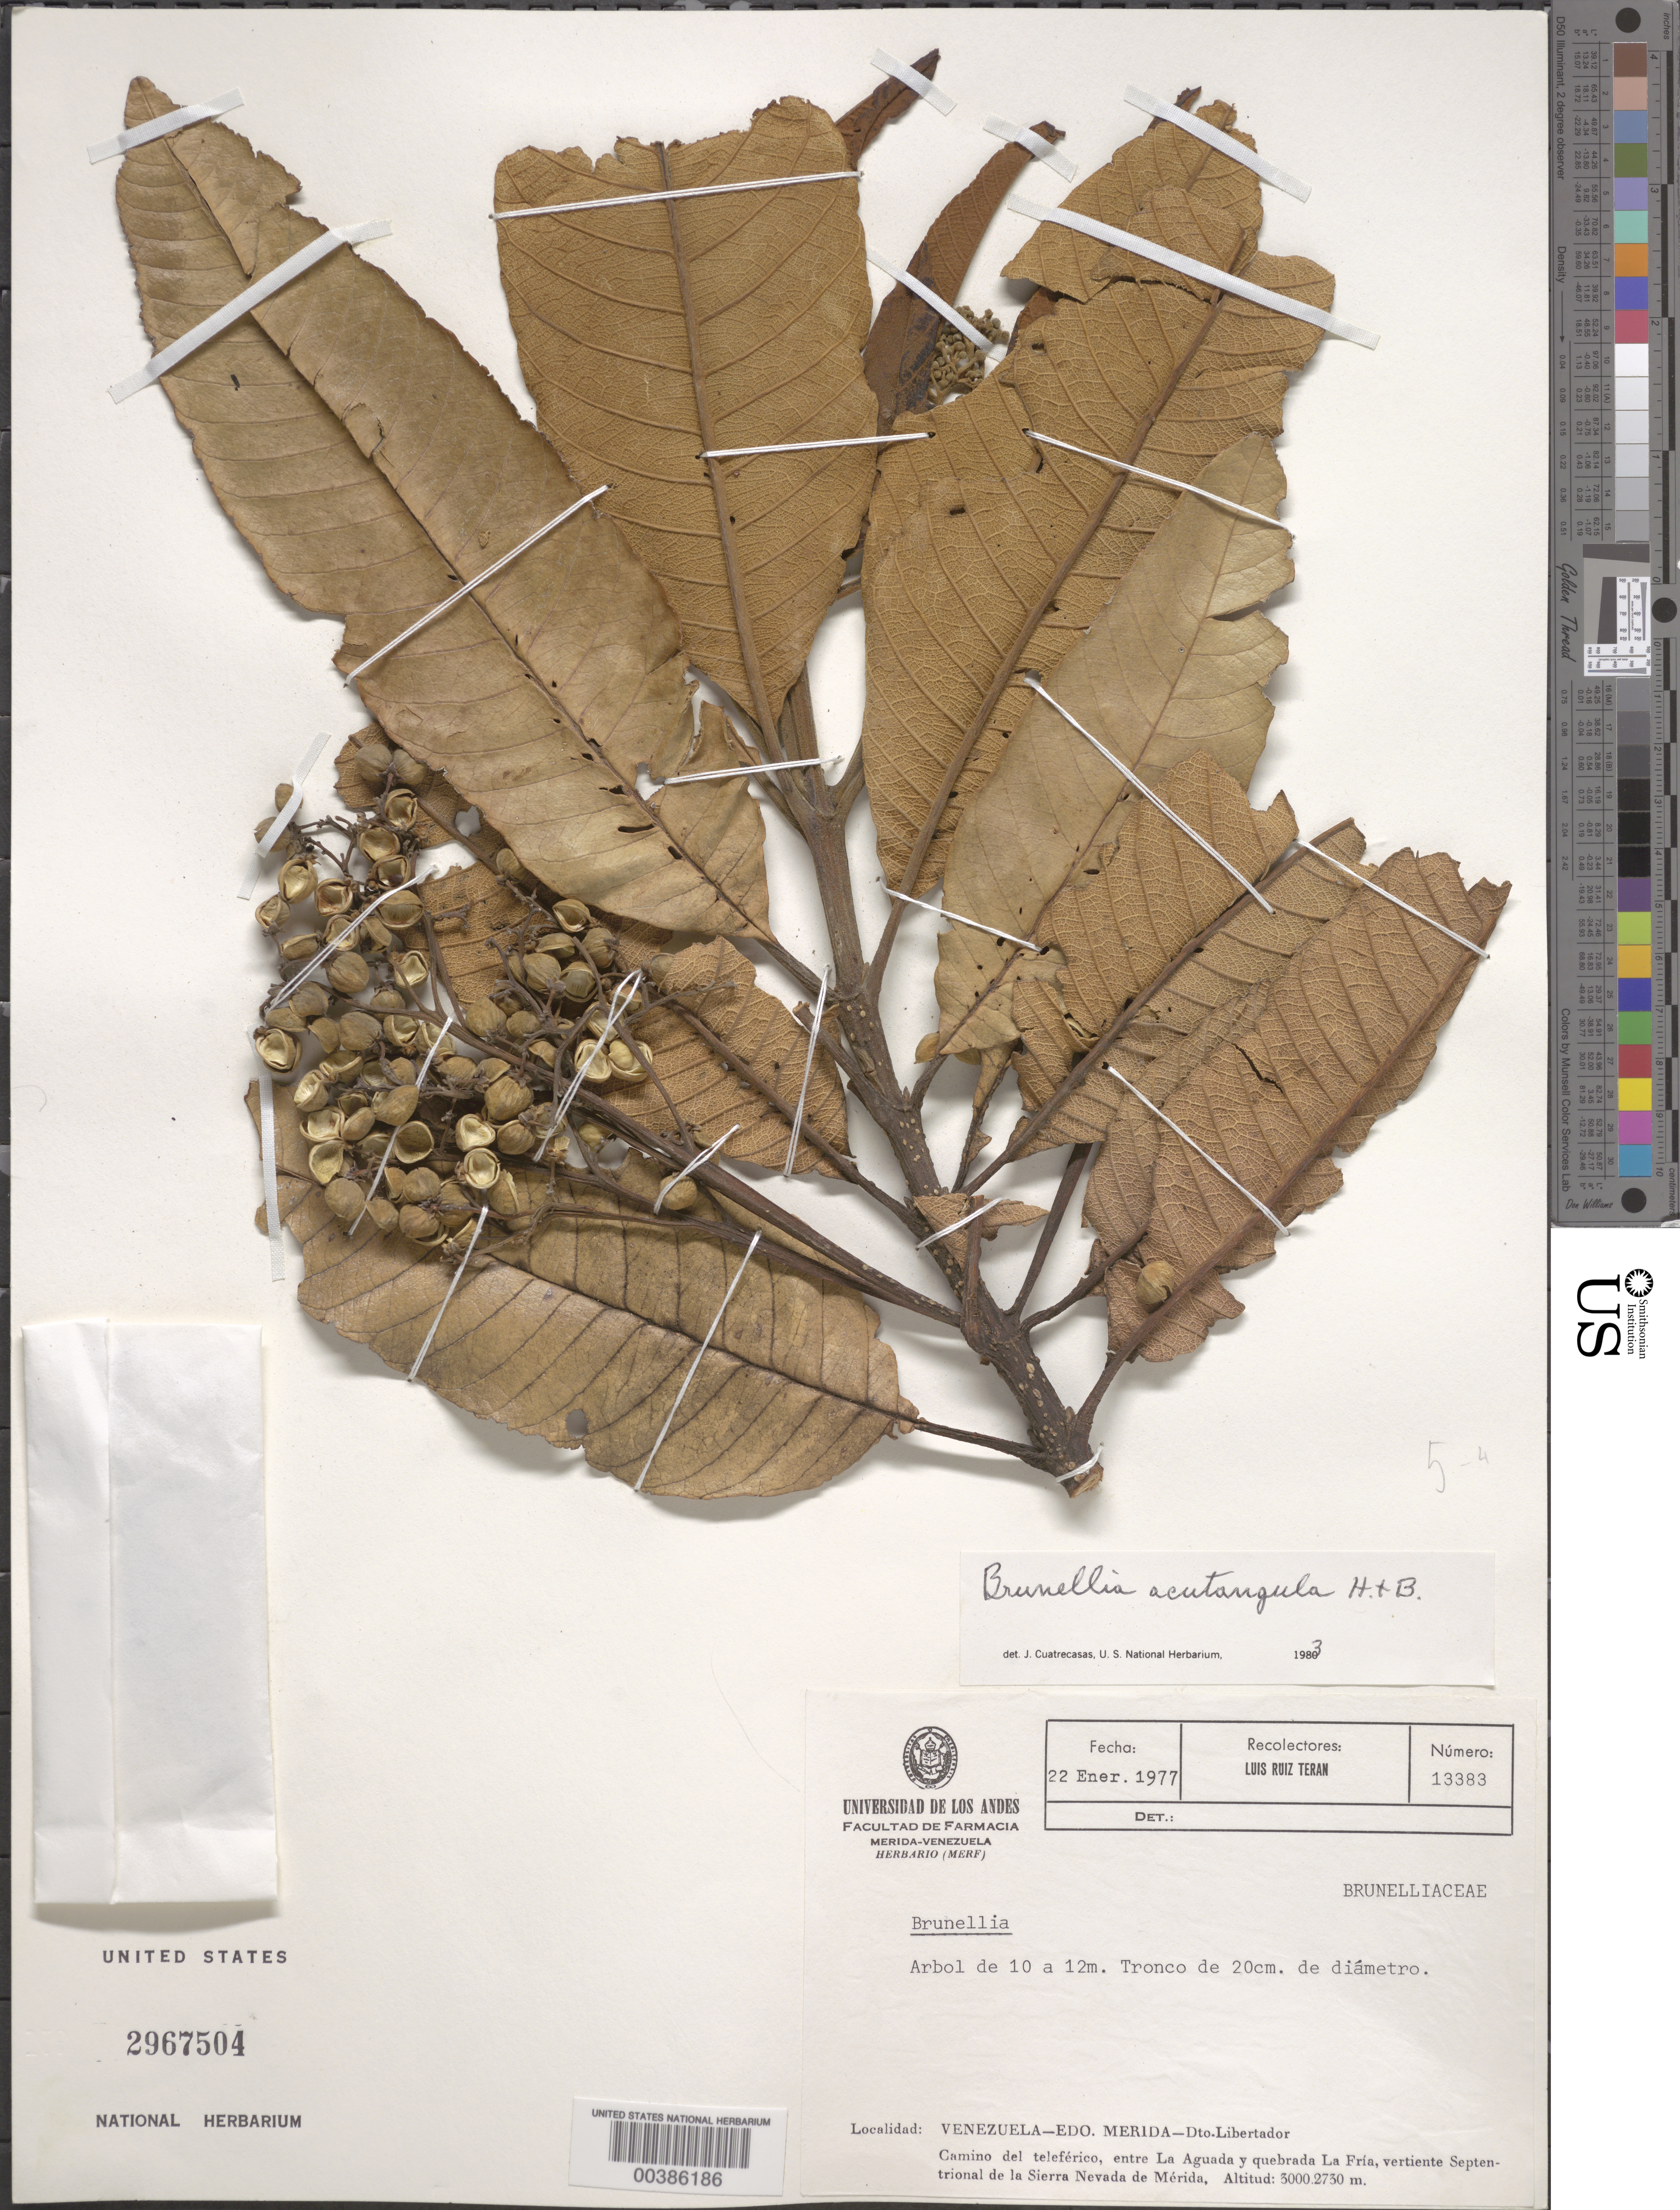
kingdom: Plantae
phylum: Tracheophyta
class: Magnoliopsida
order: Oxalidales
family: Brunelliaceae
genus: Brunellia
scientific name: Brunellia acutangula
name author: Humb. & Bonpl.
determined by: Cuatrecasas, J.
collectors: L. E. Ruíz-Terán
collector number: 13383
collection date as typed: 22 Jan 1977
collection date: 1977-01-22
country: Venezuela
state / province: Mérida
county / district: Libertador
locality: Camino del teleférico, entre La Aguada y quebrada La Fría, vertiente Septentrional de la Sierra Nevada de Mérida. Teleferico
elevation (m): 2730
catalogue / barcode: US 2967504